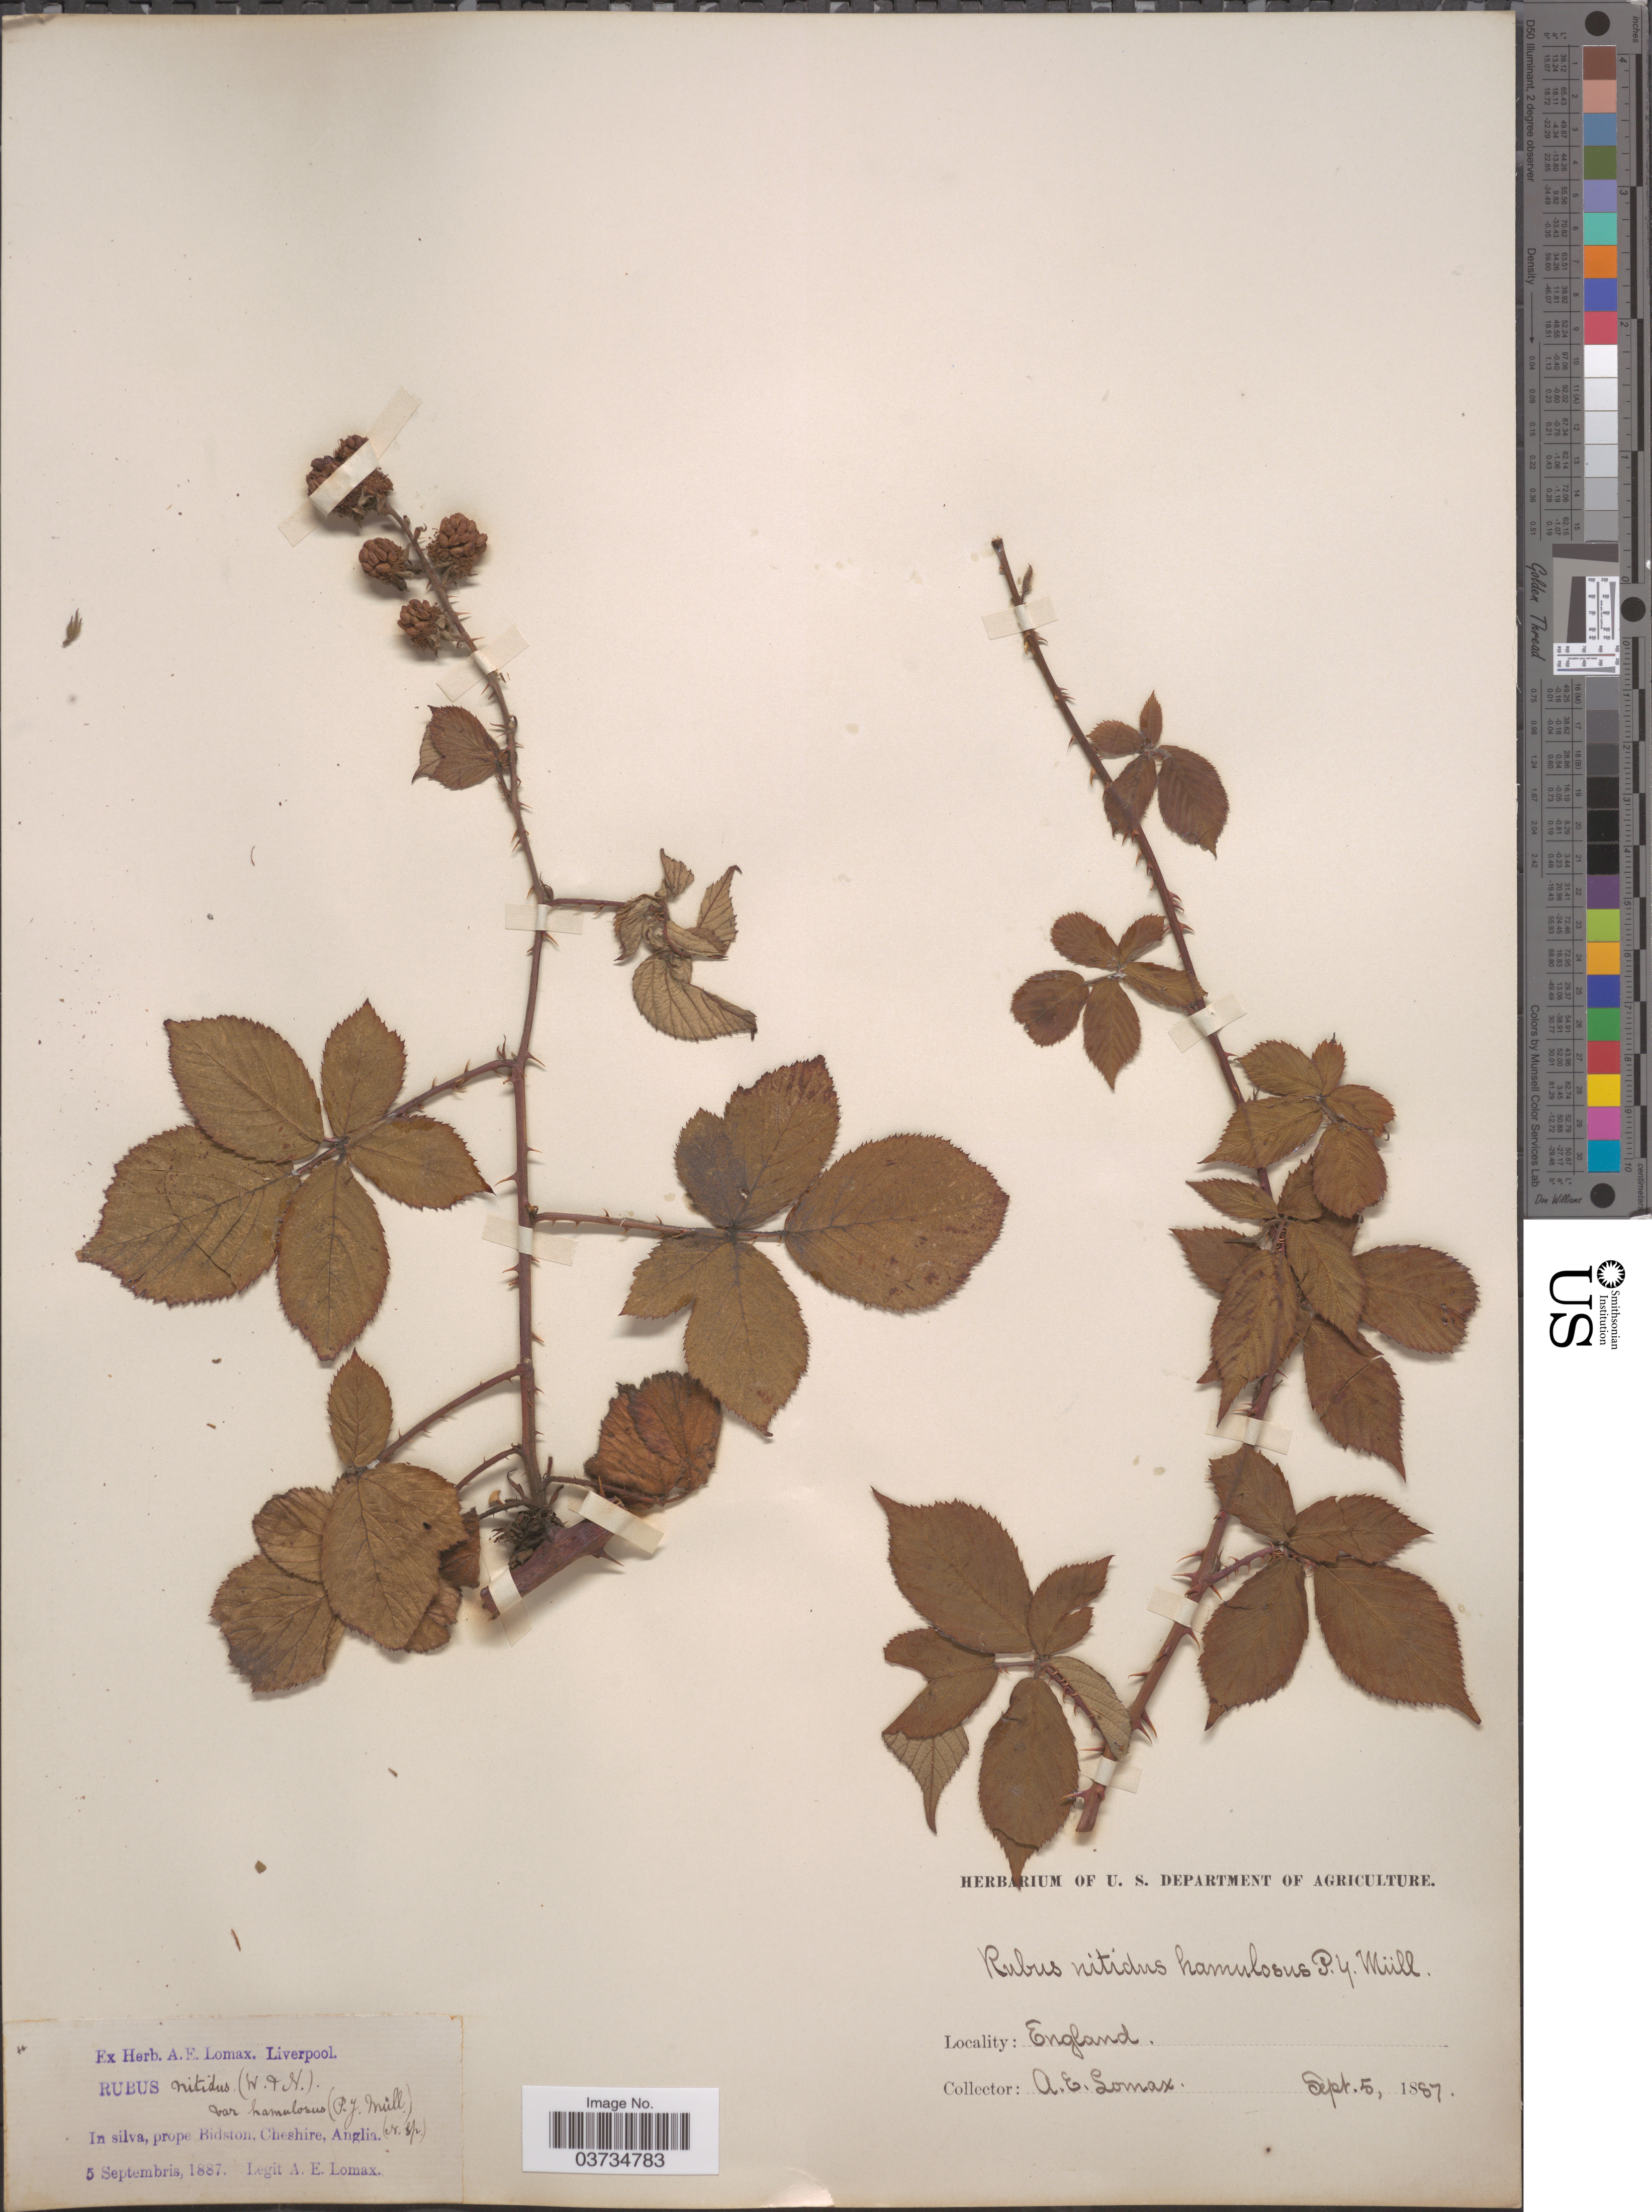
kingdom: Plantae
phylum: Tracheophyta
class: Magnoliopsida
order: Rosales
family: Rosaceae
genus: Rubus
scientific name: Rubus nitidus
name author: Weihe & Nees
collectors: A. Lomax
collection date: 1887-09-05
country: United Kingdom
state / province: England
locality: In silva, prope Bidston, Cheshire, Anglia.